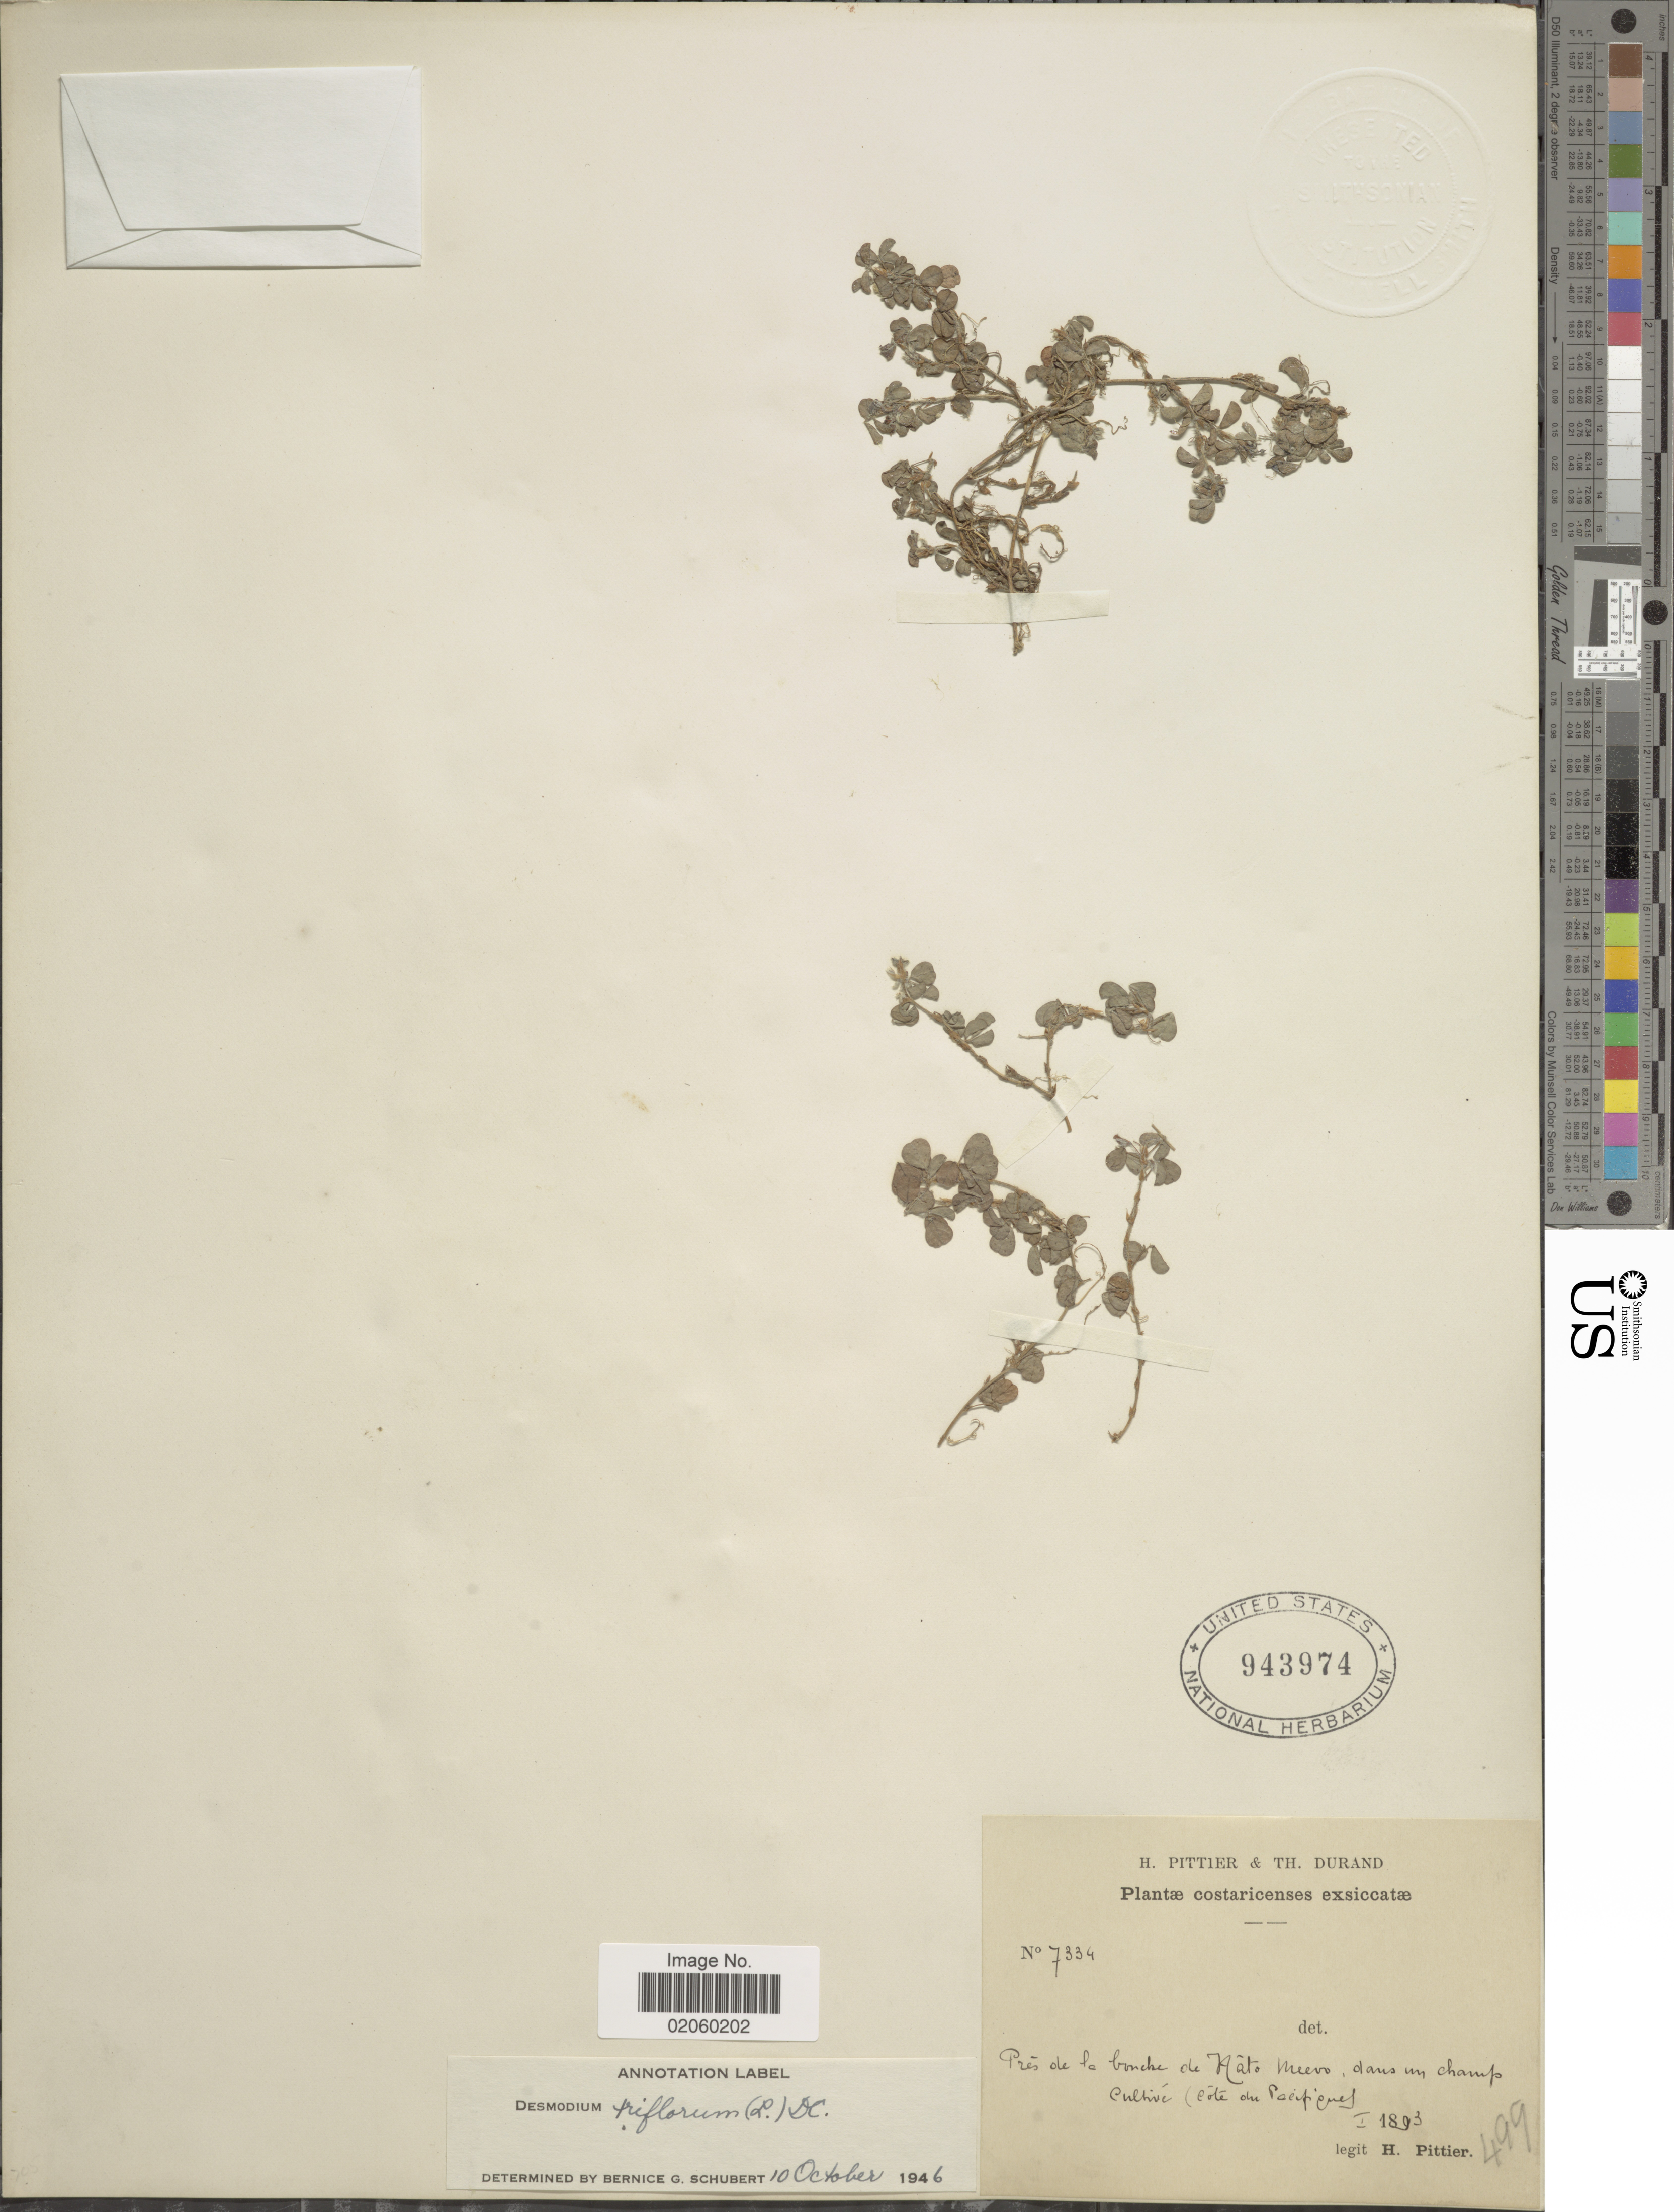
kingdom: Plantae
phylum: Tracheophyta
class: Magnoliopsida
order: Fabales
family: Fabaceae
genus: Grona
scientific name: Grona triflora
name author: (L.) H. Ohashi & K. Ohashi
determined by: Strong, Mark T., (BOT), Smithsonian Institution - National Museum of Natural History (UNITED STATES)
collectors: H. F. Pittier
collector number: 7334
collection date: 1893-01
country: Costa Rica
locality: Pres de la bouche de Plato Nuevo dans un champ cultive (cote du Pacifiques) [interpreted]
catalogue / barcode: US 943974